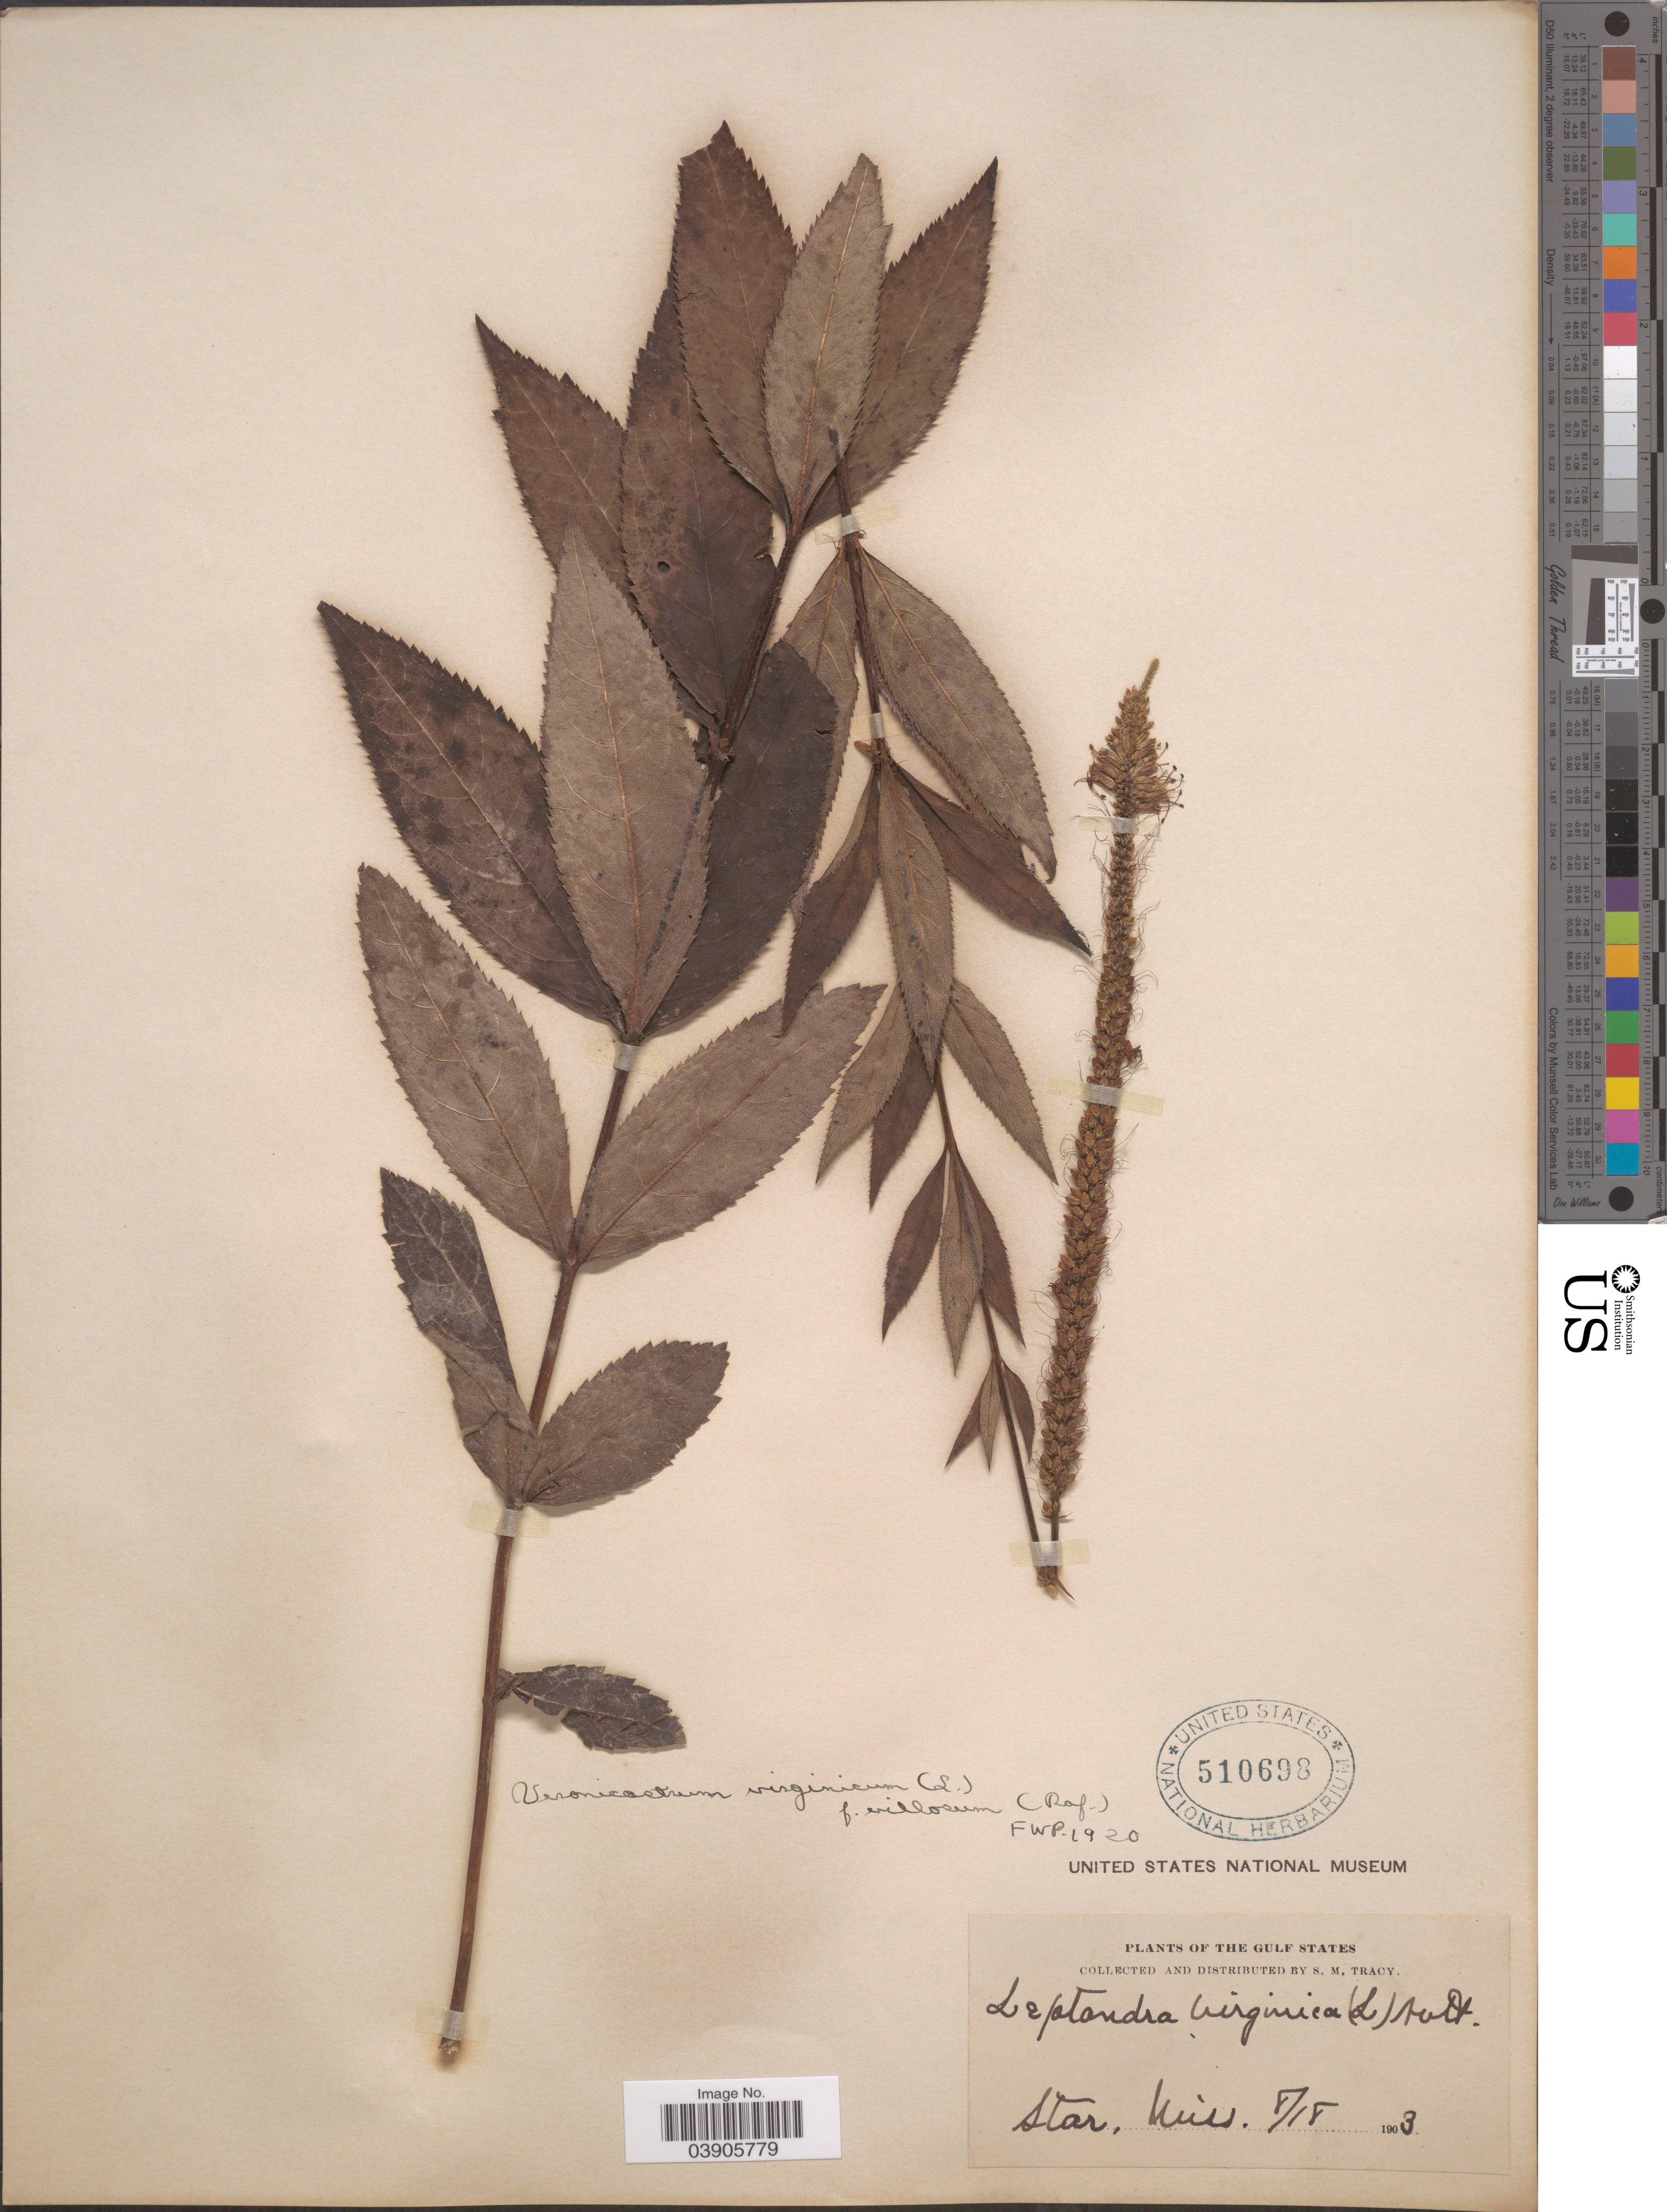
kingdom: Plantae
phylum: Tracheophyta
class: Magnoliopsida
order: Lamiales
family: Plantaginaceae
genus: Veronicastrum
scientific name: Veronicastrum virginicum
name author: (L.) Farw.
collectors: S. M. Tracy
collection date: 1903-08-18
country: United States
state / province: Mississippi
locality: The Gulf States. Star.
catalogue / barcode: US 510698